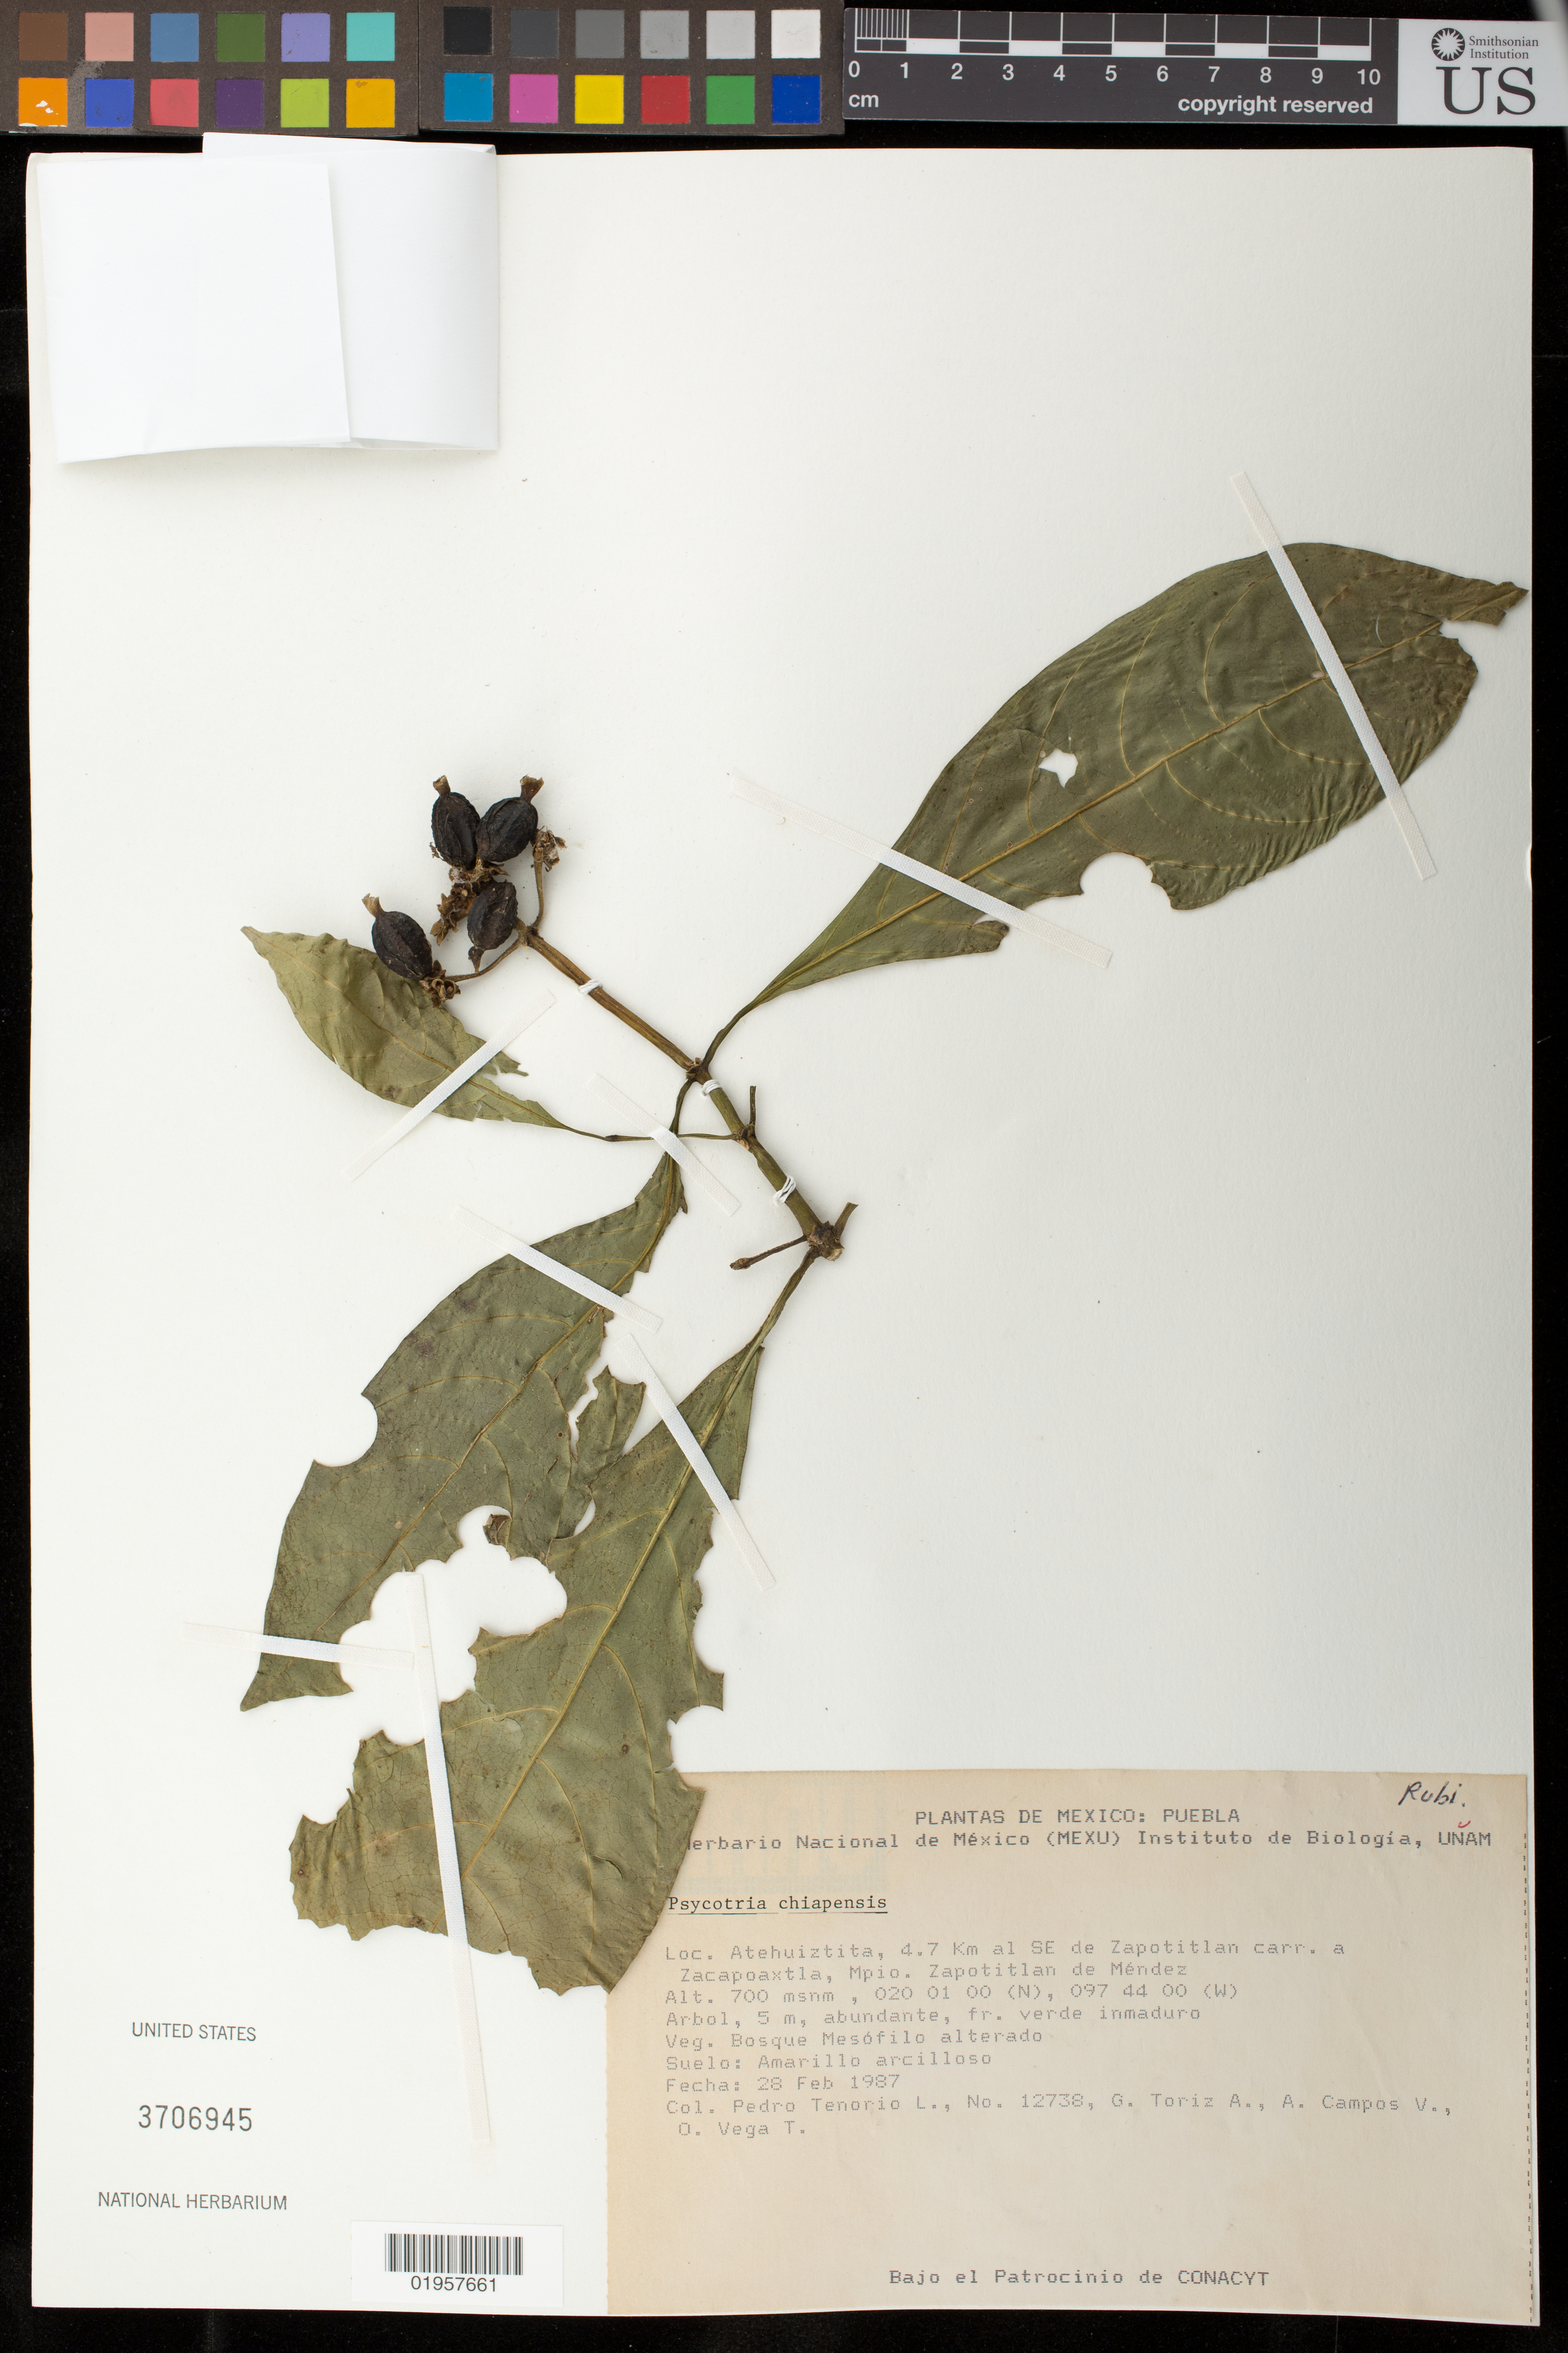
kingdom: Plantae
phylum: Tracheophyta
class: Magnoliopsida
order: Gentianales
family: Rubiaceae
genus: Psychotria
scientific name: Psychotria chiapensis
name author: Standl.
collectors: P. Tenorio Lezama, G. Toriz A., A. Campos V. & O. Vega T.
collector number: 12738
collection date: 1987-02-28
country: Mexico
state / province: Puebla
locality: Mpio. Zapotitlan de Médez. Atehuiztita, 4.7 km al SE de Zapotitlan, carr. a Zacapoaxtla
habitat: Veg. bosque mesófila alterado. Suelo amarillo arcilloso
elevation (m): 700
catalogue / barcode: US 3706945